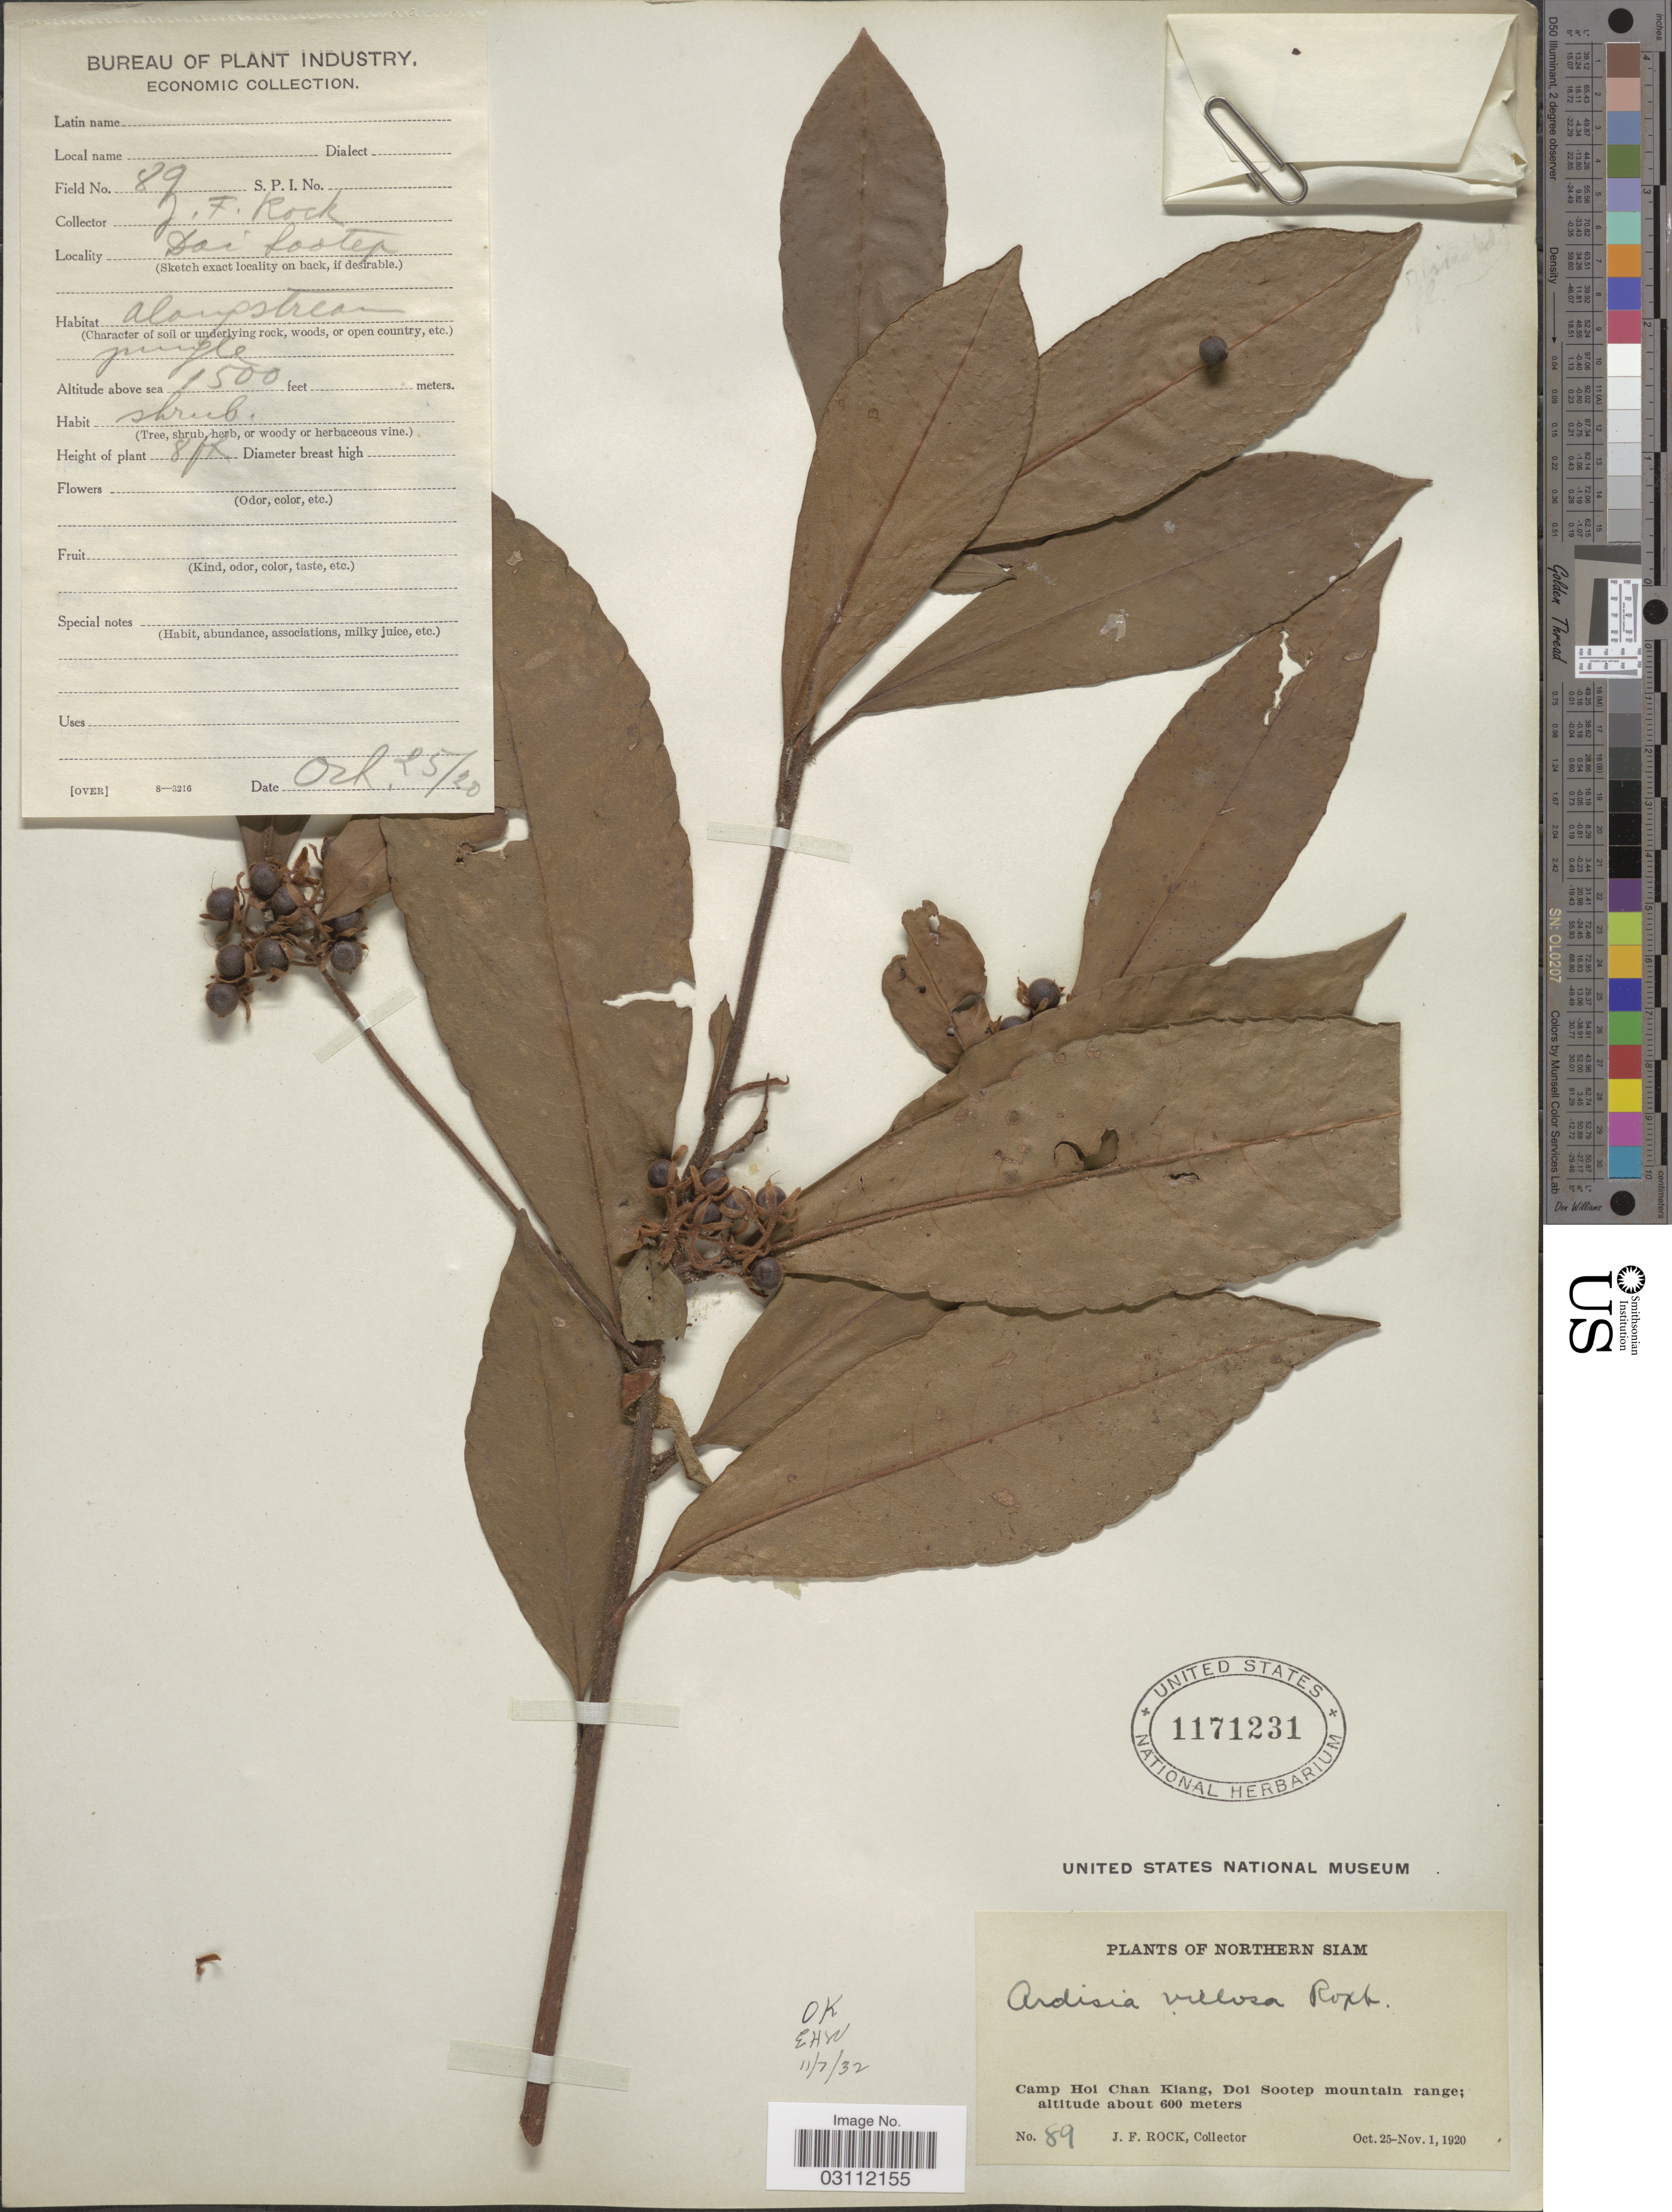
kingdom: Plantae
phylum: Tracheophyta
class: Magnoliopsida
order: Ericales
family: Primulaceae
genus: Ardisia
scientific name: Ardisia villosa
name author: Roxb.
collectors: J. Rock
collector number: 89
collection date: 1920-10-25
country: Thailand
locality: Northern Siam, Camp Hoi Chan Kiang, Doi Sootep mountain range.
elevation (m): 457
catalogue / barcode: US 1171231